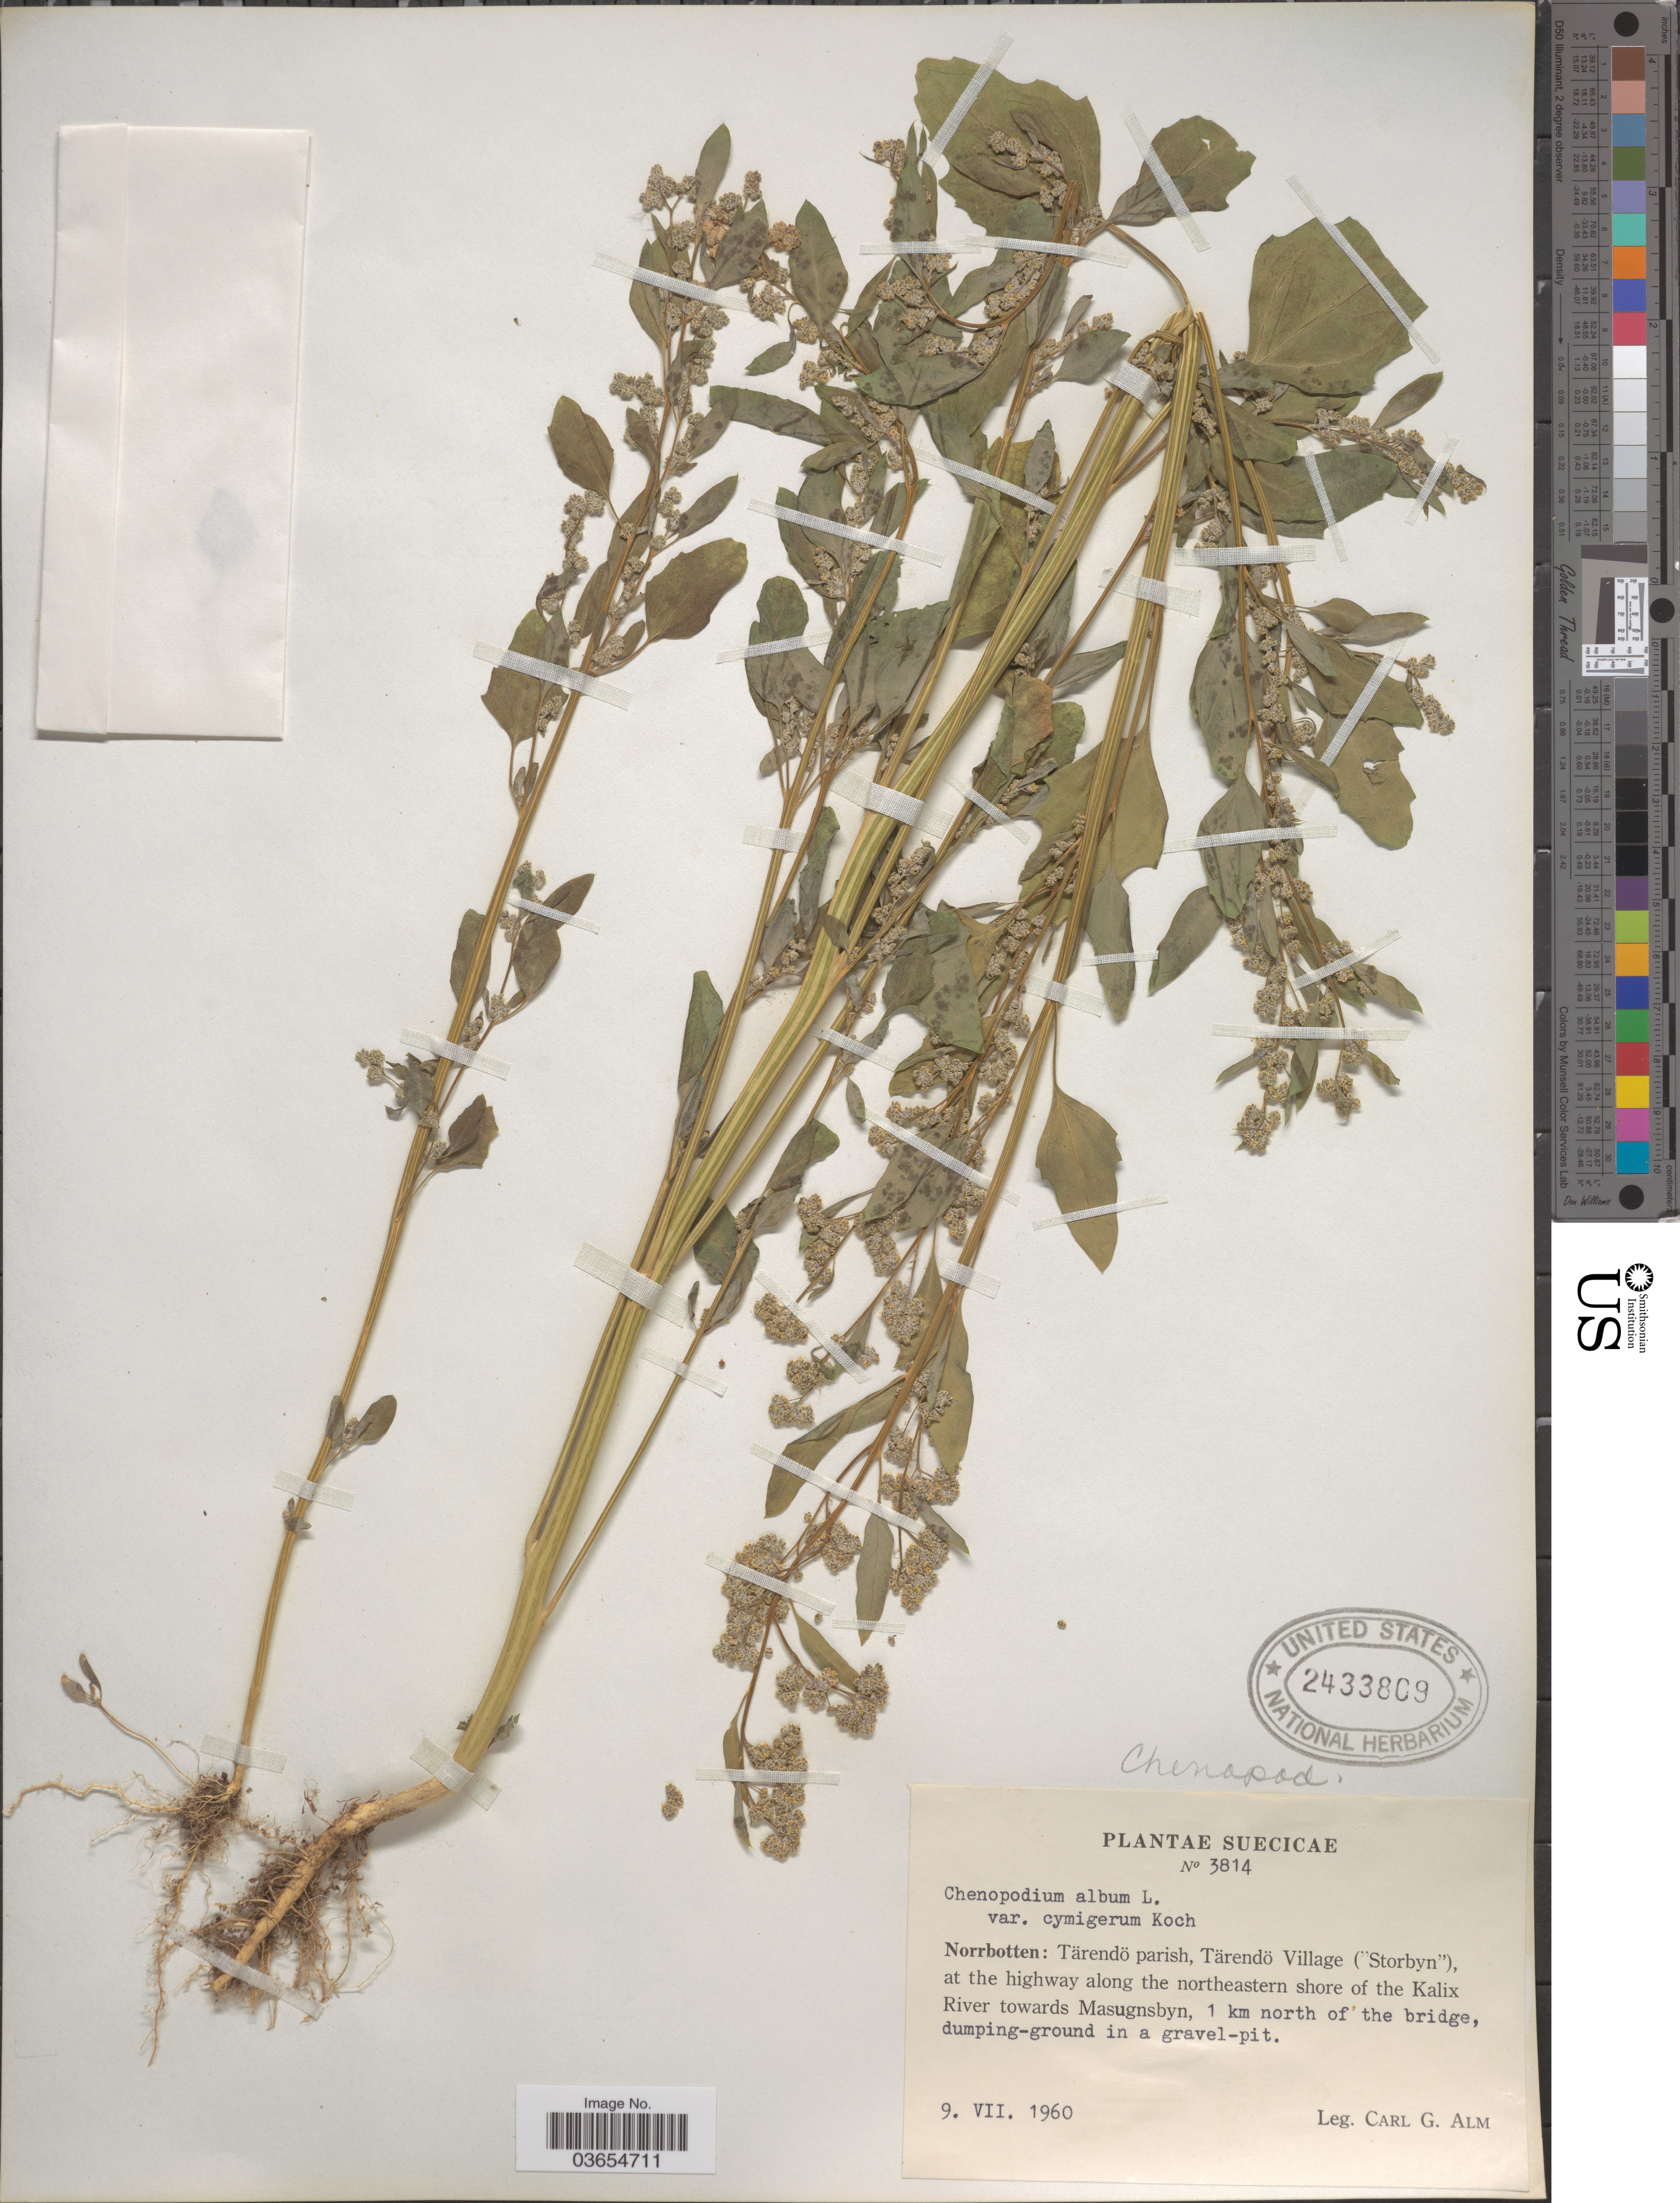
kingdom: Plantae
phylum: Tracheophyta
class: Magnoliopsida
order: Caryophyllales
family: Amaranthaceae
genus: Chenopodium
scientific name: Chenopodium album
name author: L.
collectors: C. G. Alm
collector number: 3814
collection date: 1960-07-09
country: Sweden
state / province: Norrbotten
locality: Suecicae. Norrbotten: Tärendö parish, Tärendö Village ("Storbyn"), at the highway along the northeastern shore of the Kalix River towards Masugnsbyn, 1 km north of the bridge.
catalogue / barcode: US 2433809